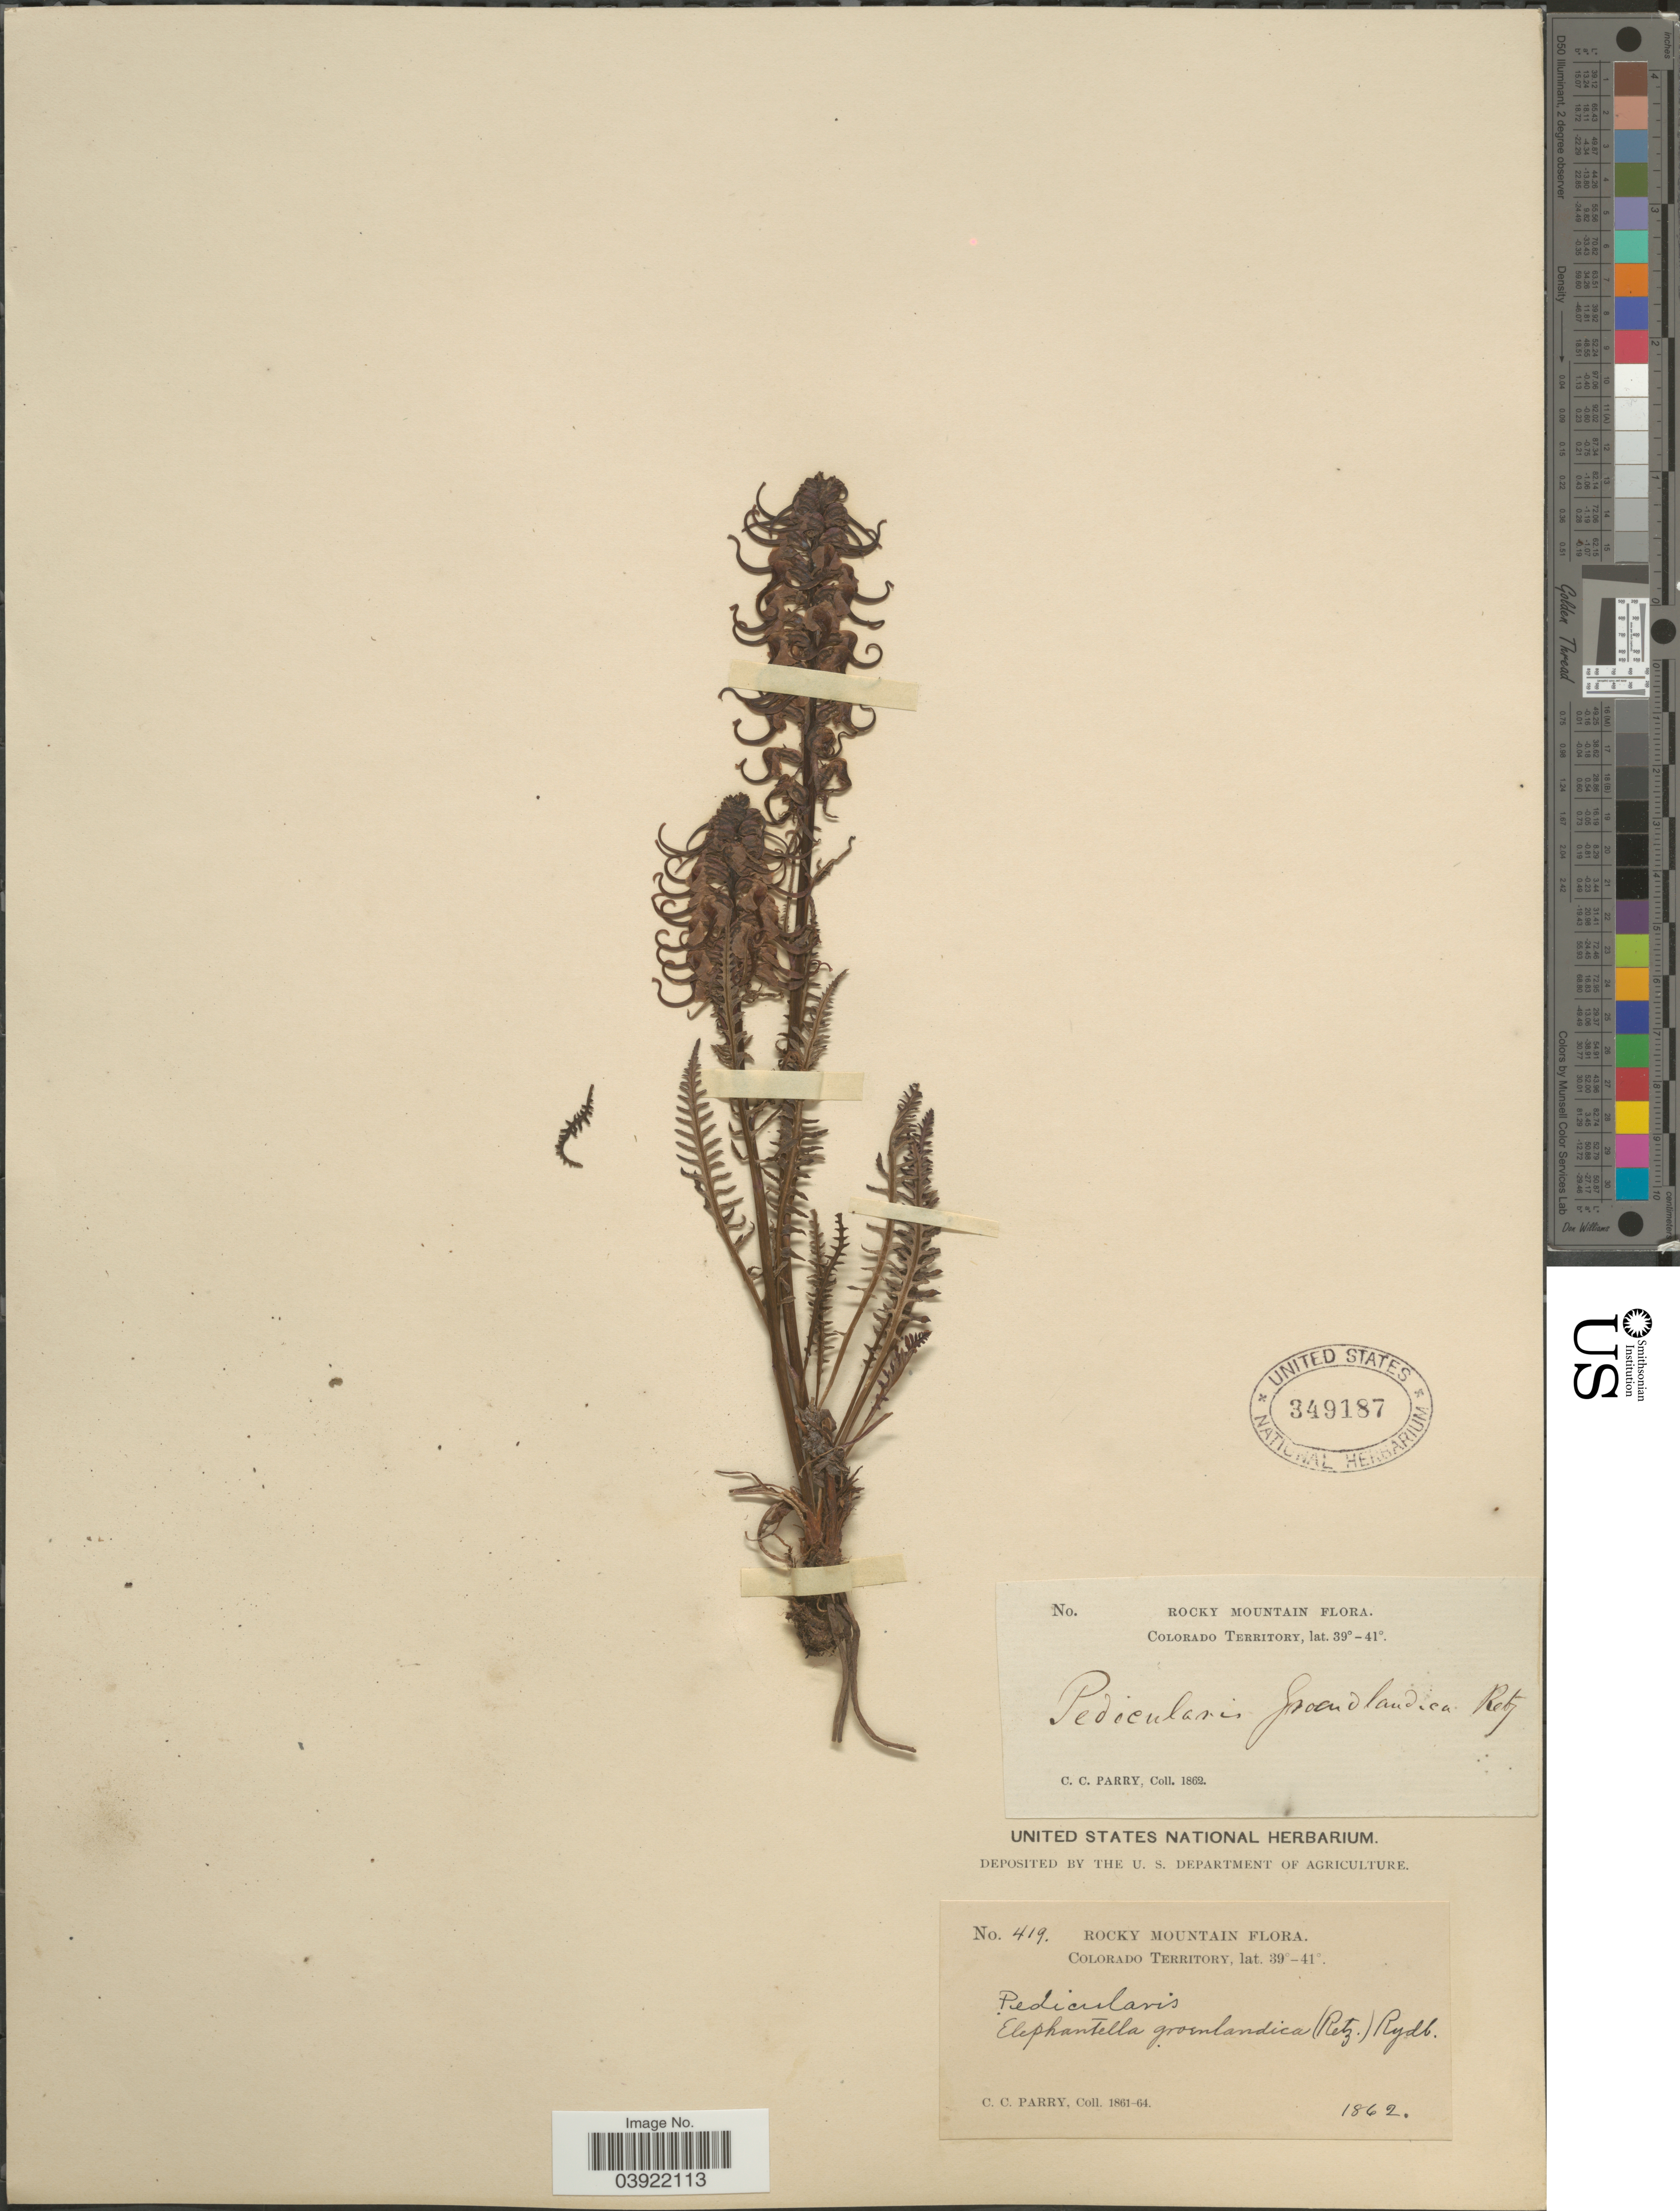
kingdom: Plantae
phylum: Tracheophyta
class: Magnoliopsida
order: Lamiales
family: Orobanchaceae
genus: Pedicularis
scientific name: Pedicularis groenlandica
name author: Retz.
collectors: C. C. Parry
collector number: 419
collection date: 1862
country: United States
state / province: Colorado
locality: Rocky Mountain. Colorado Territory.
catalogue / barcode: US 349187